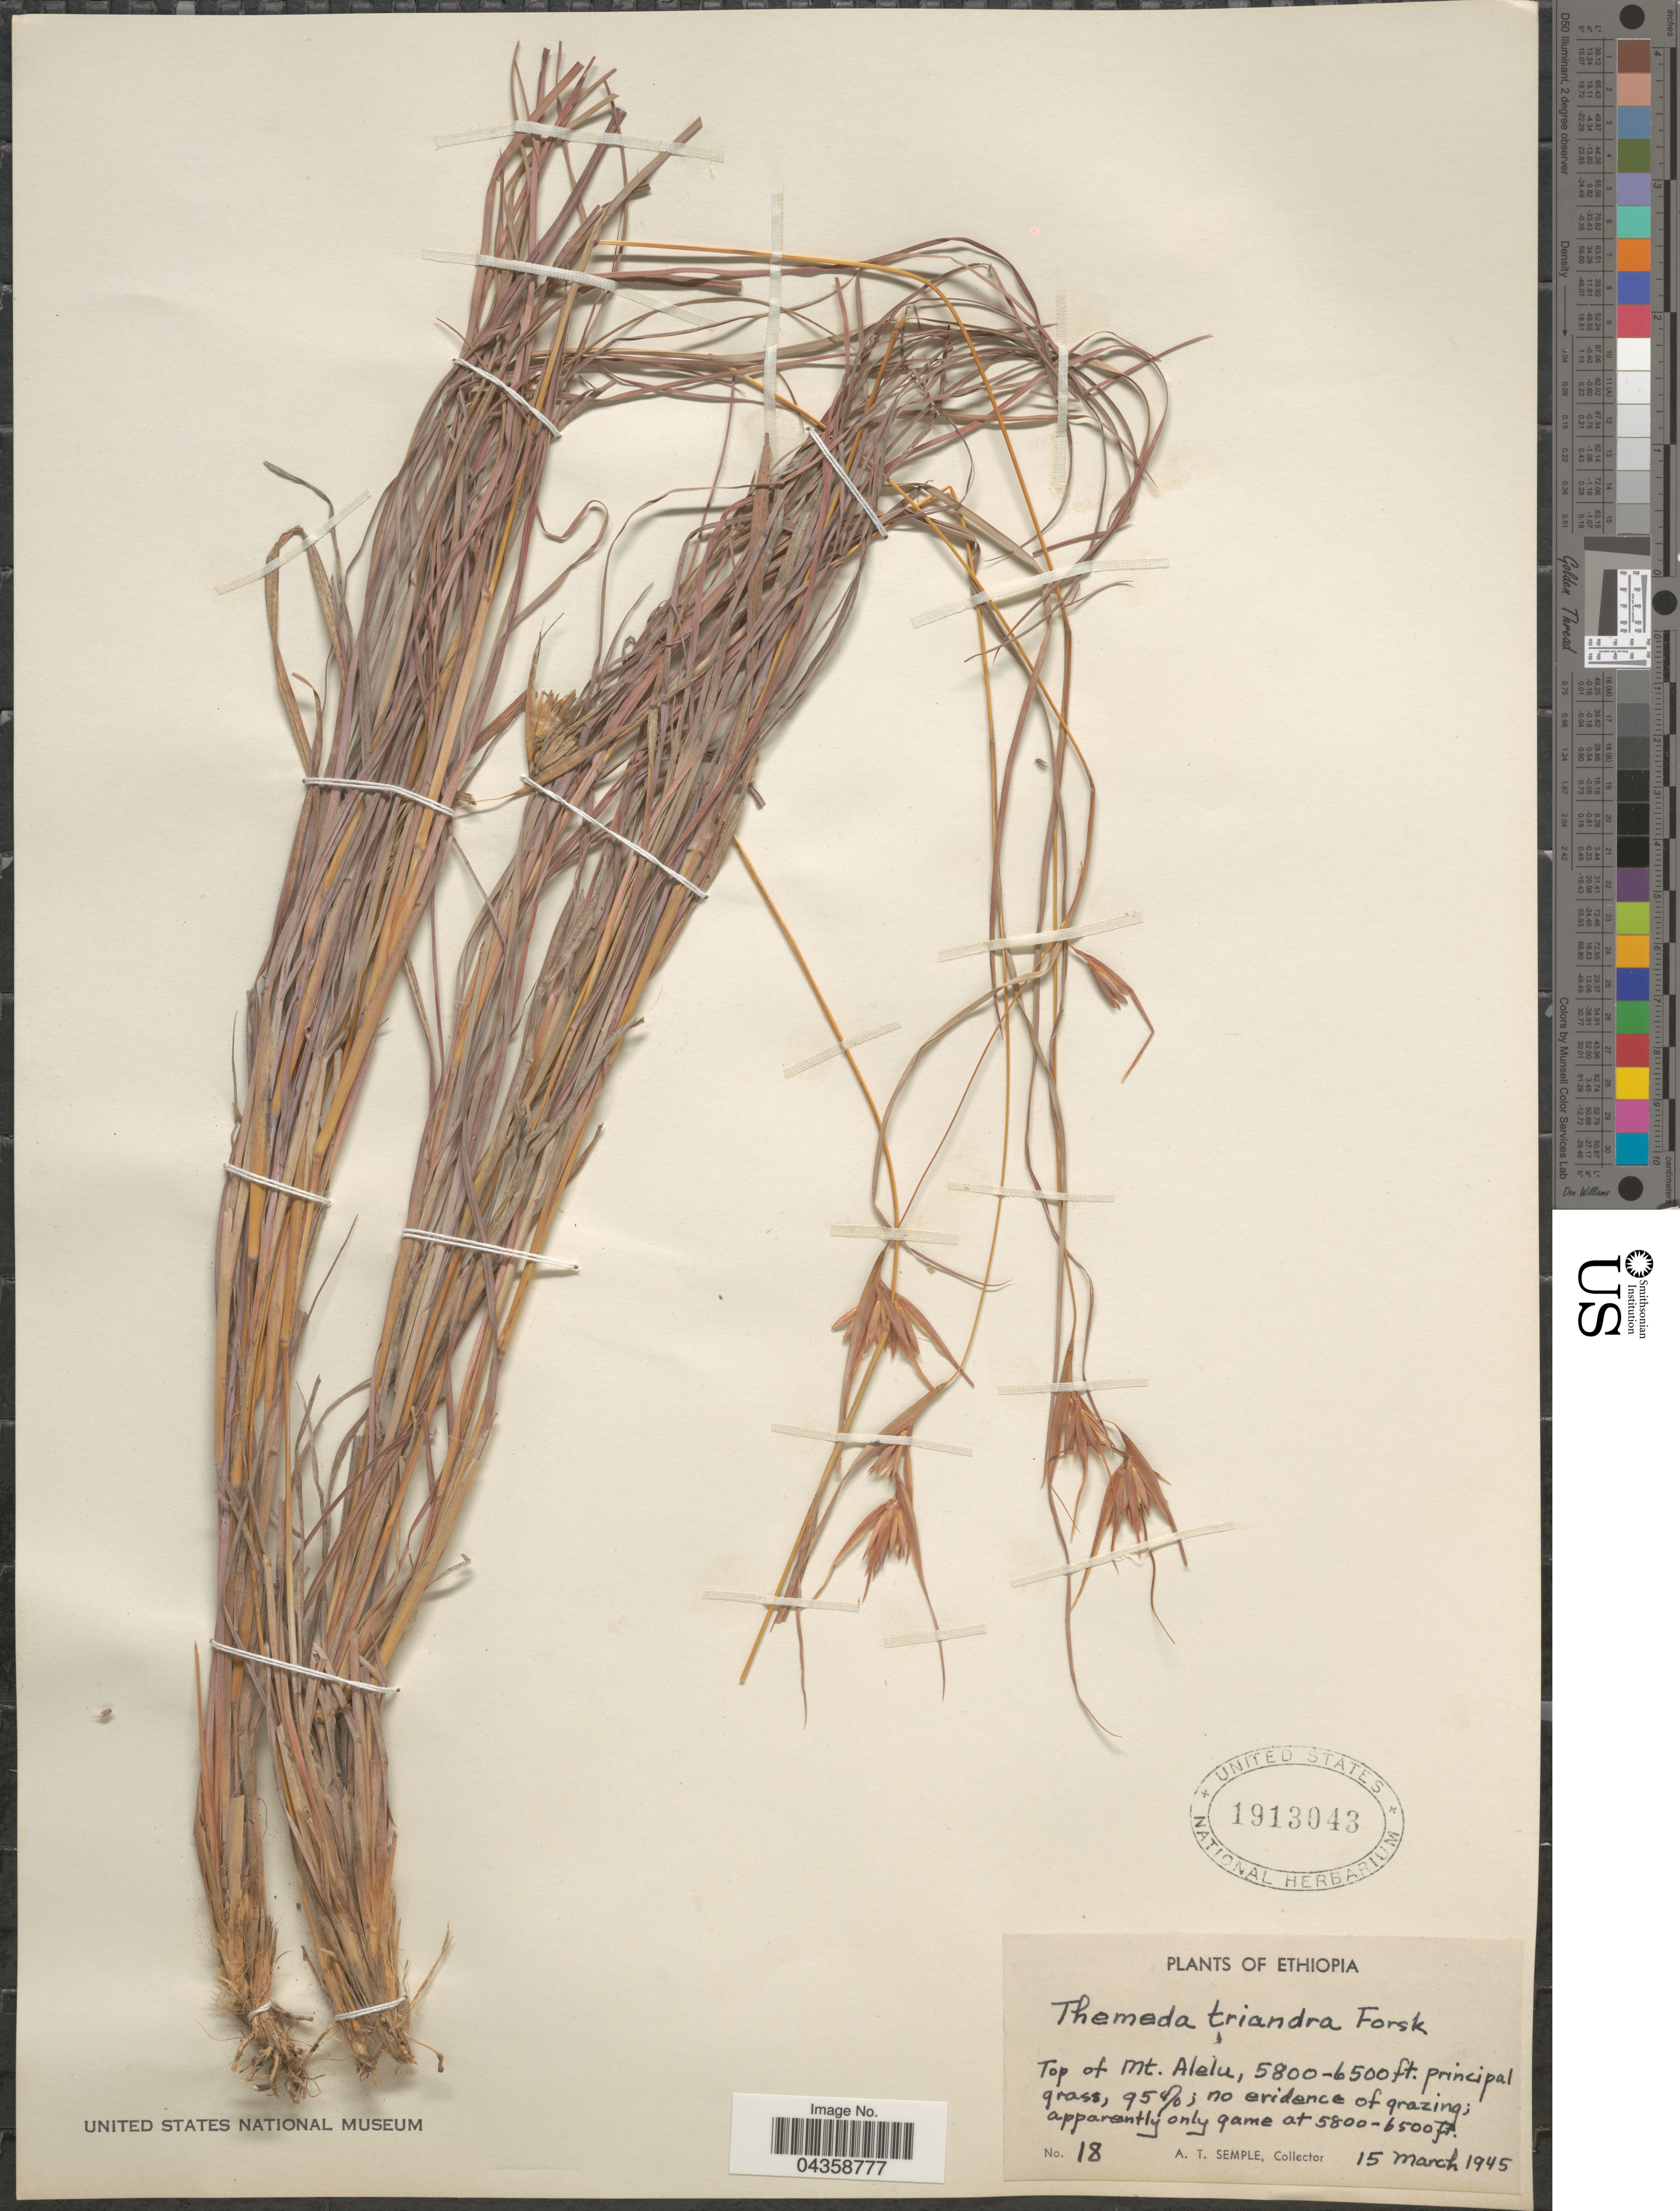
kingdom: Plantae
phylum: Tracheophyta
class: Liliopsida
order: Poales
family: Poaceae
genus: Themeda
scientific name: Themeda triandra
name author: Forssk.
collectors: A. Semple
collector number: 18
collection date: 1945-03-15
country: Ethiopia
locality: Top of Mt. Alelu.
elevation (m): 1768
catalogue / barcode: US 1913043